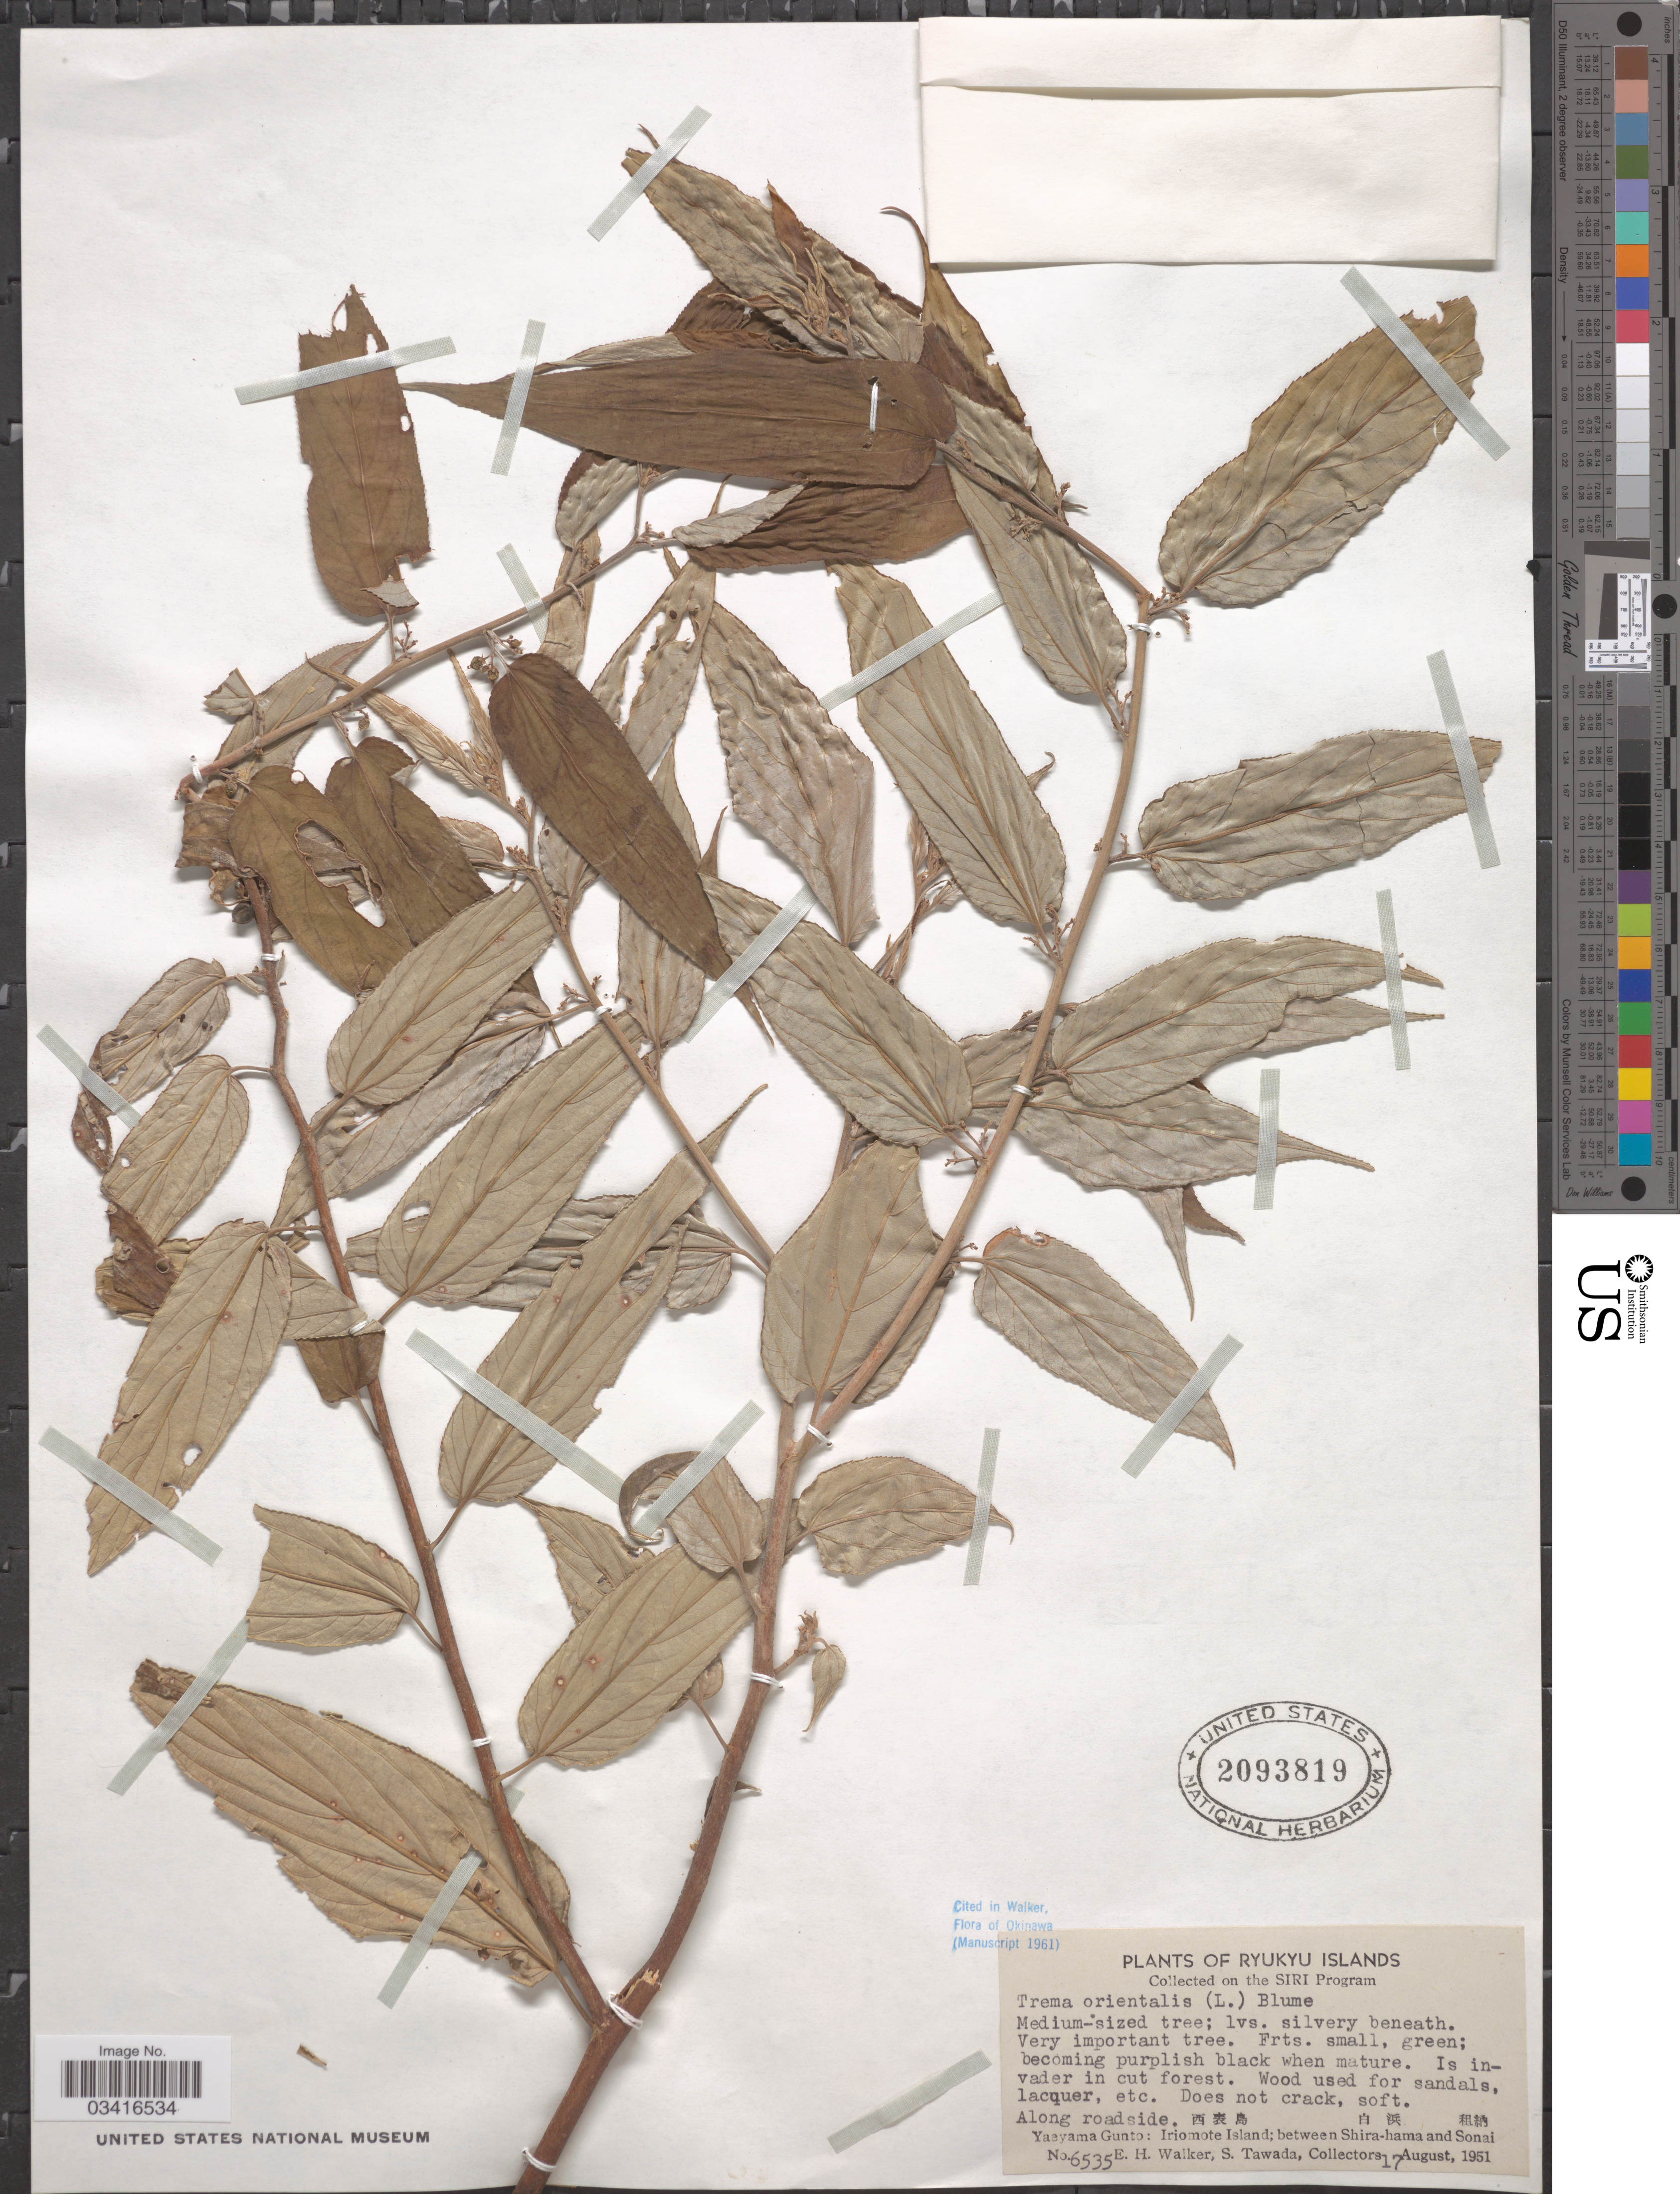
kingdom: Plantae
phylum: Tracheophyta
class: Magnoliopsida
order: Rosales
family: Cannabaceae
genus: Trema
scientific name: Trema orientale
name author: (L.) Blume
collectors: E. H. Walker & S. Tawada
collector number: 6535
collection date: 1951-08-17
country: Japan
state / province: Okinawa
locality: Ryukyu Islands. Along roadside. [Foreign script] Yaeyama Gunto: Iriomote Island; between Shira-hama and Sonai.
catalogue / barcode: US 2093819